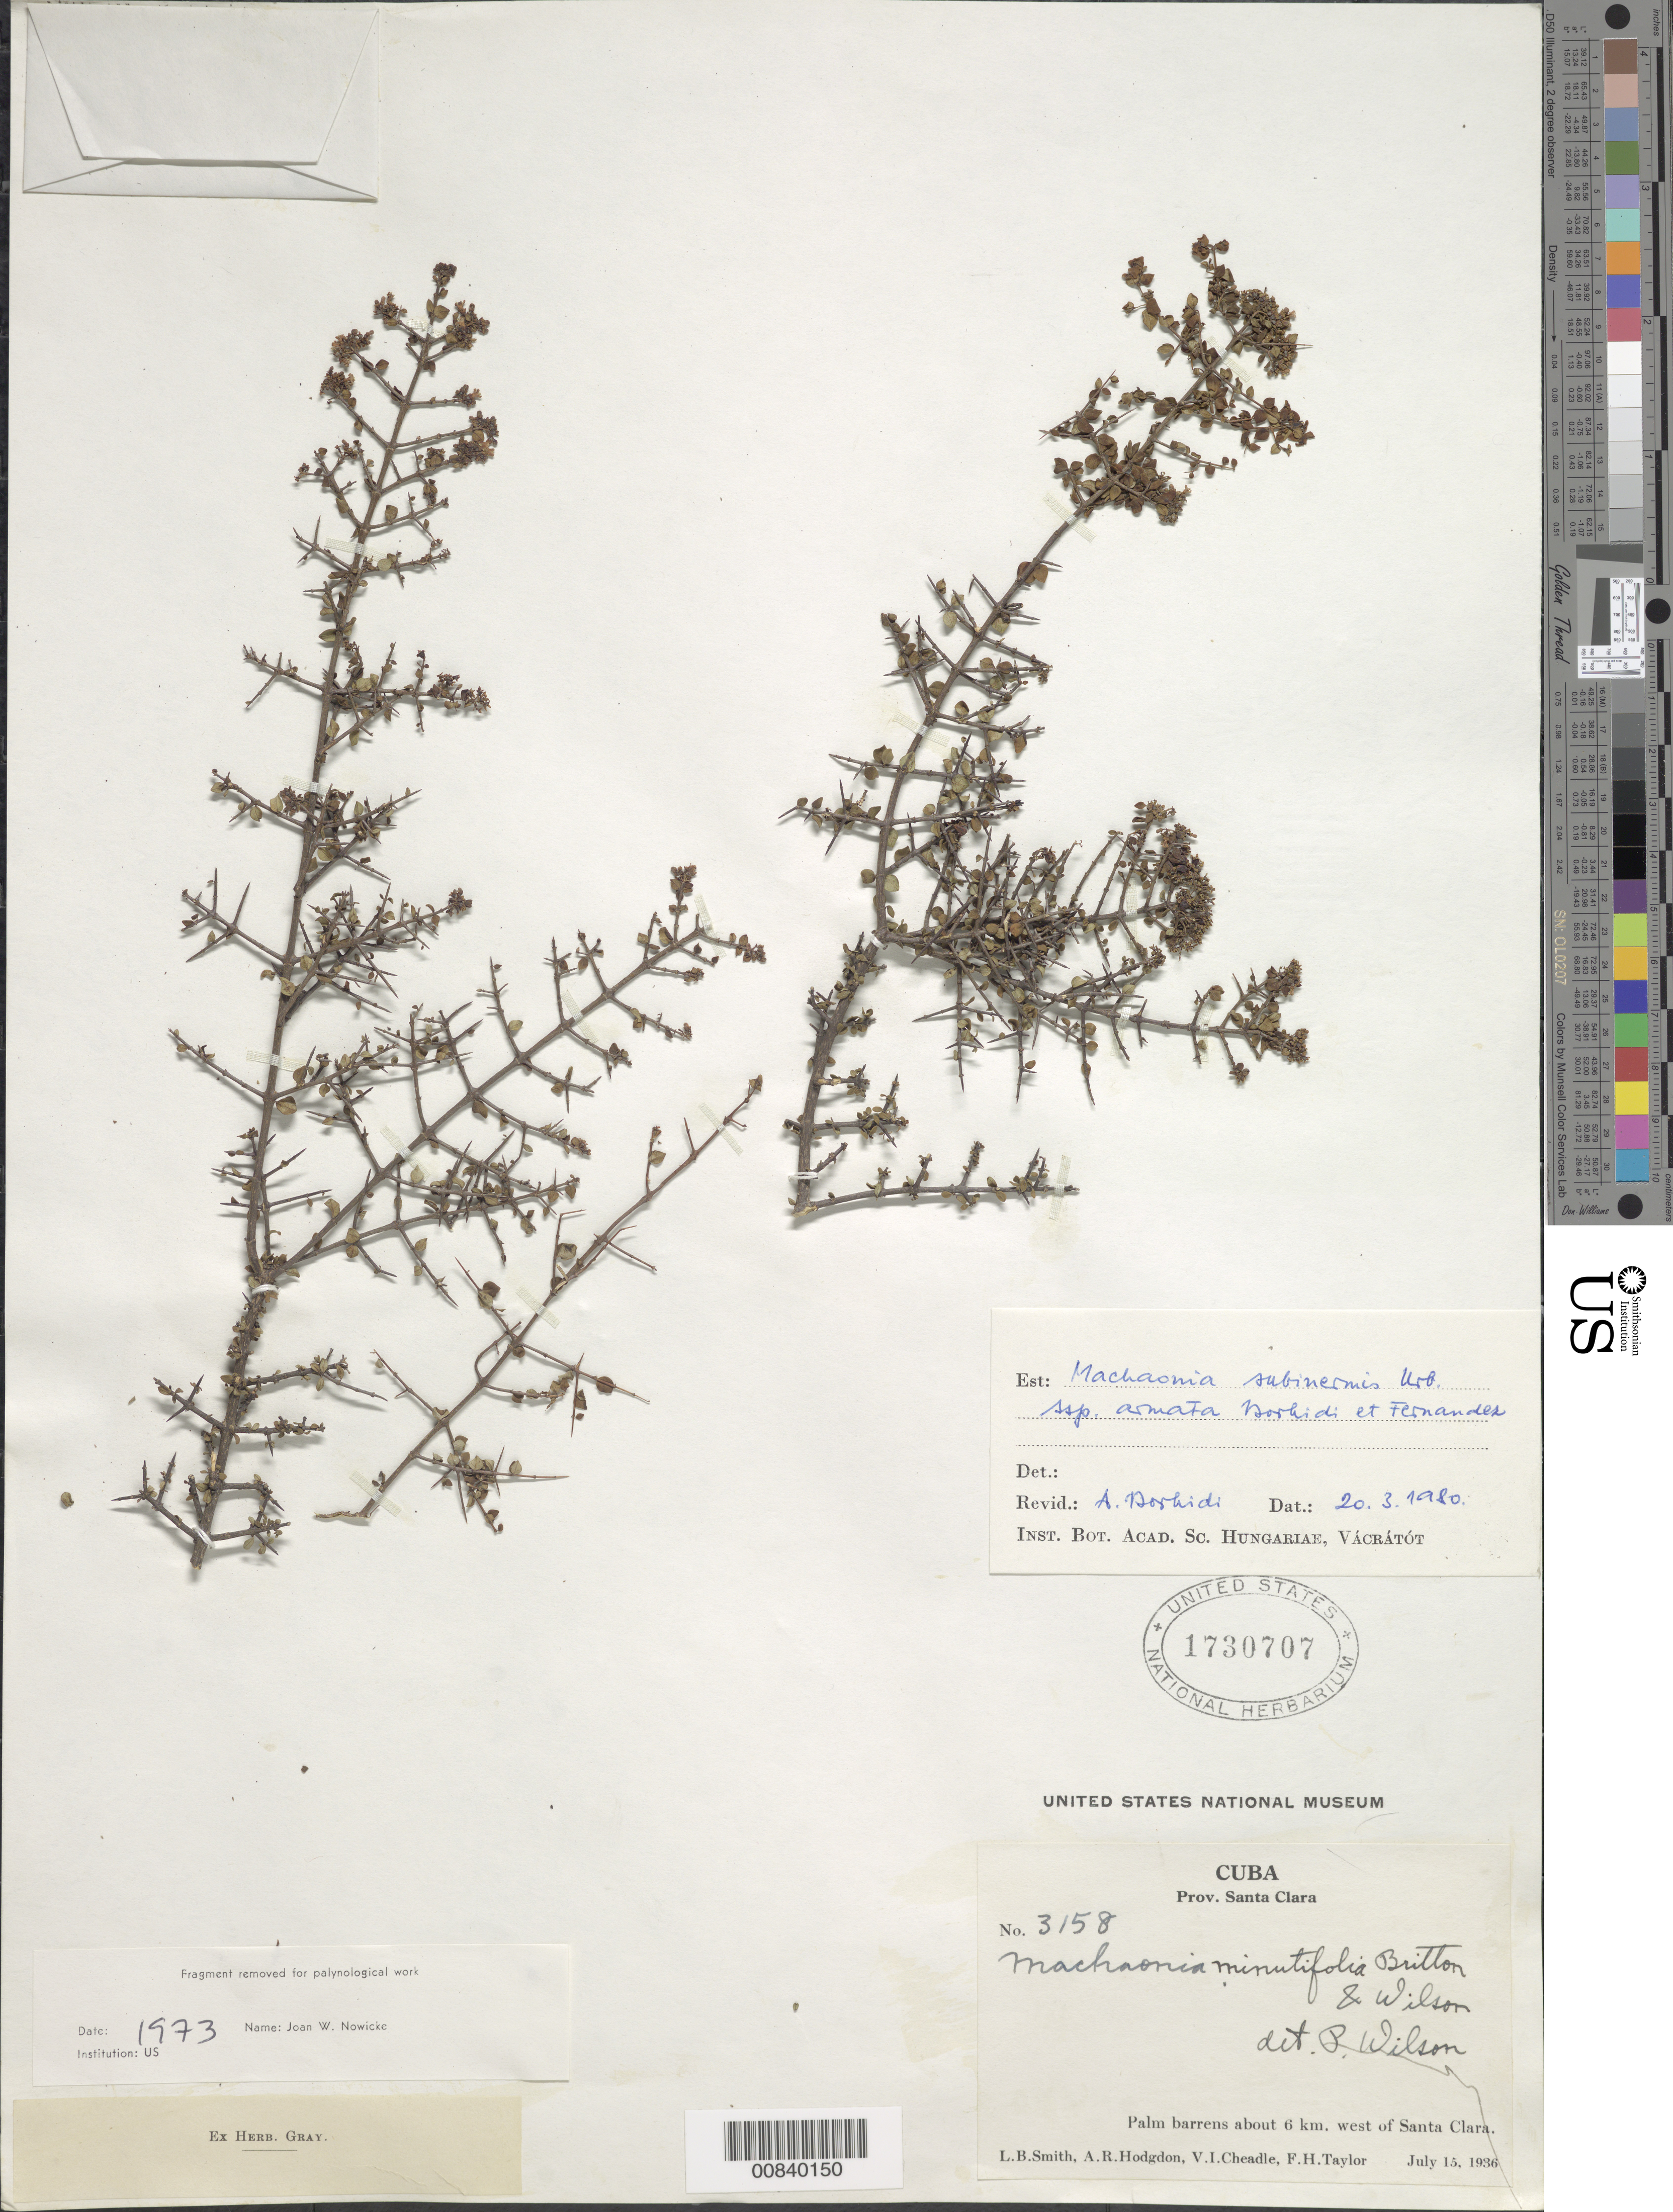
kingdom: Plantae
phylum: Tracheophyta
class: Magnoliopsida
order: Gentianales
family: Rubiaceae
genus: Machaonia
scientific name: Machaonia subinermis subsp. armata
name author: Borhidi & M. Fernández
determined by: Borhidi, Attila L.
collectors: L. Smith, A. R. Hodgdon, V. I. Cheadle & F. H. Taylor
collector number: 3158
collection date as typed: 15 Jul 1936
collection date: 1936-07-15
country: Cuba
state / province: Las Villas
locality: Palm barrens about 6 km west of Santa Clara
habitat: Palm barrens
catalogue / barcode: US 1730707